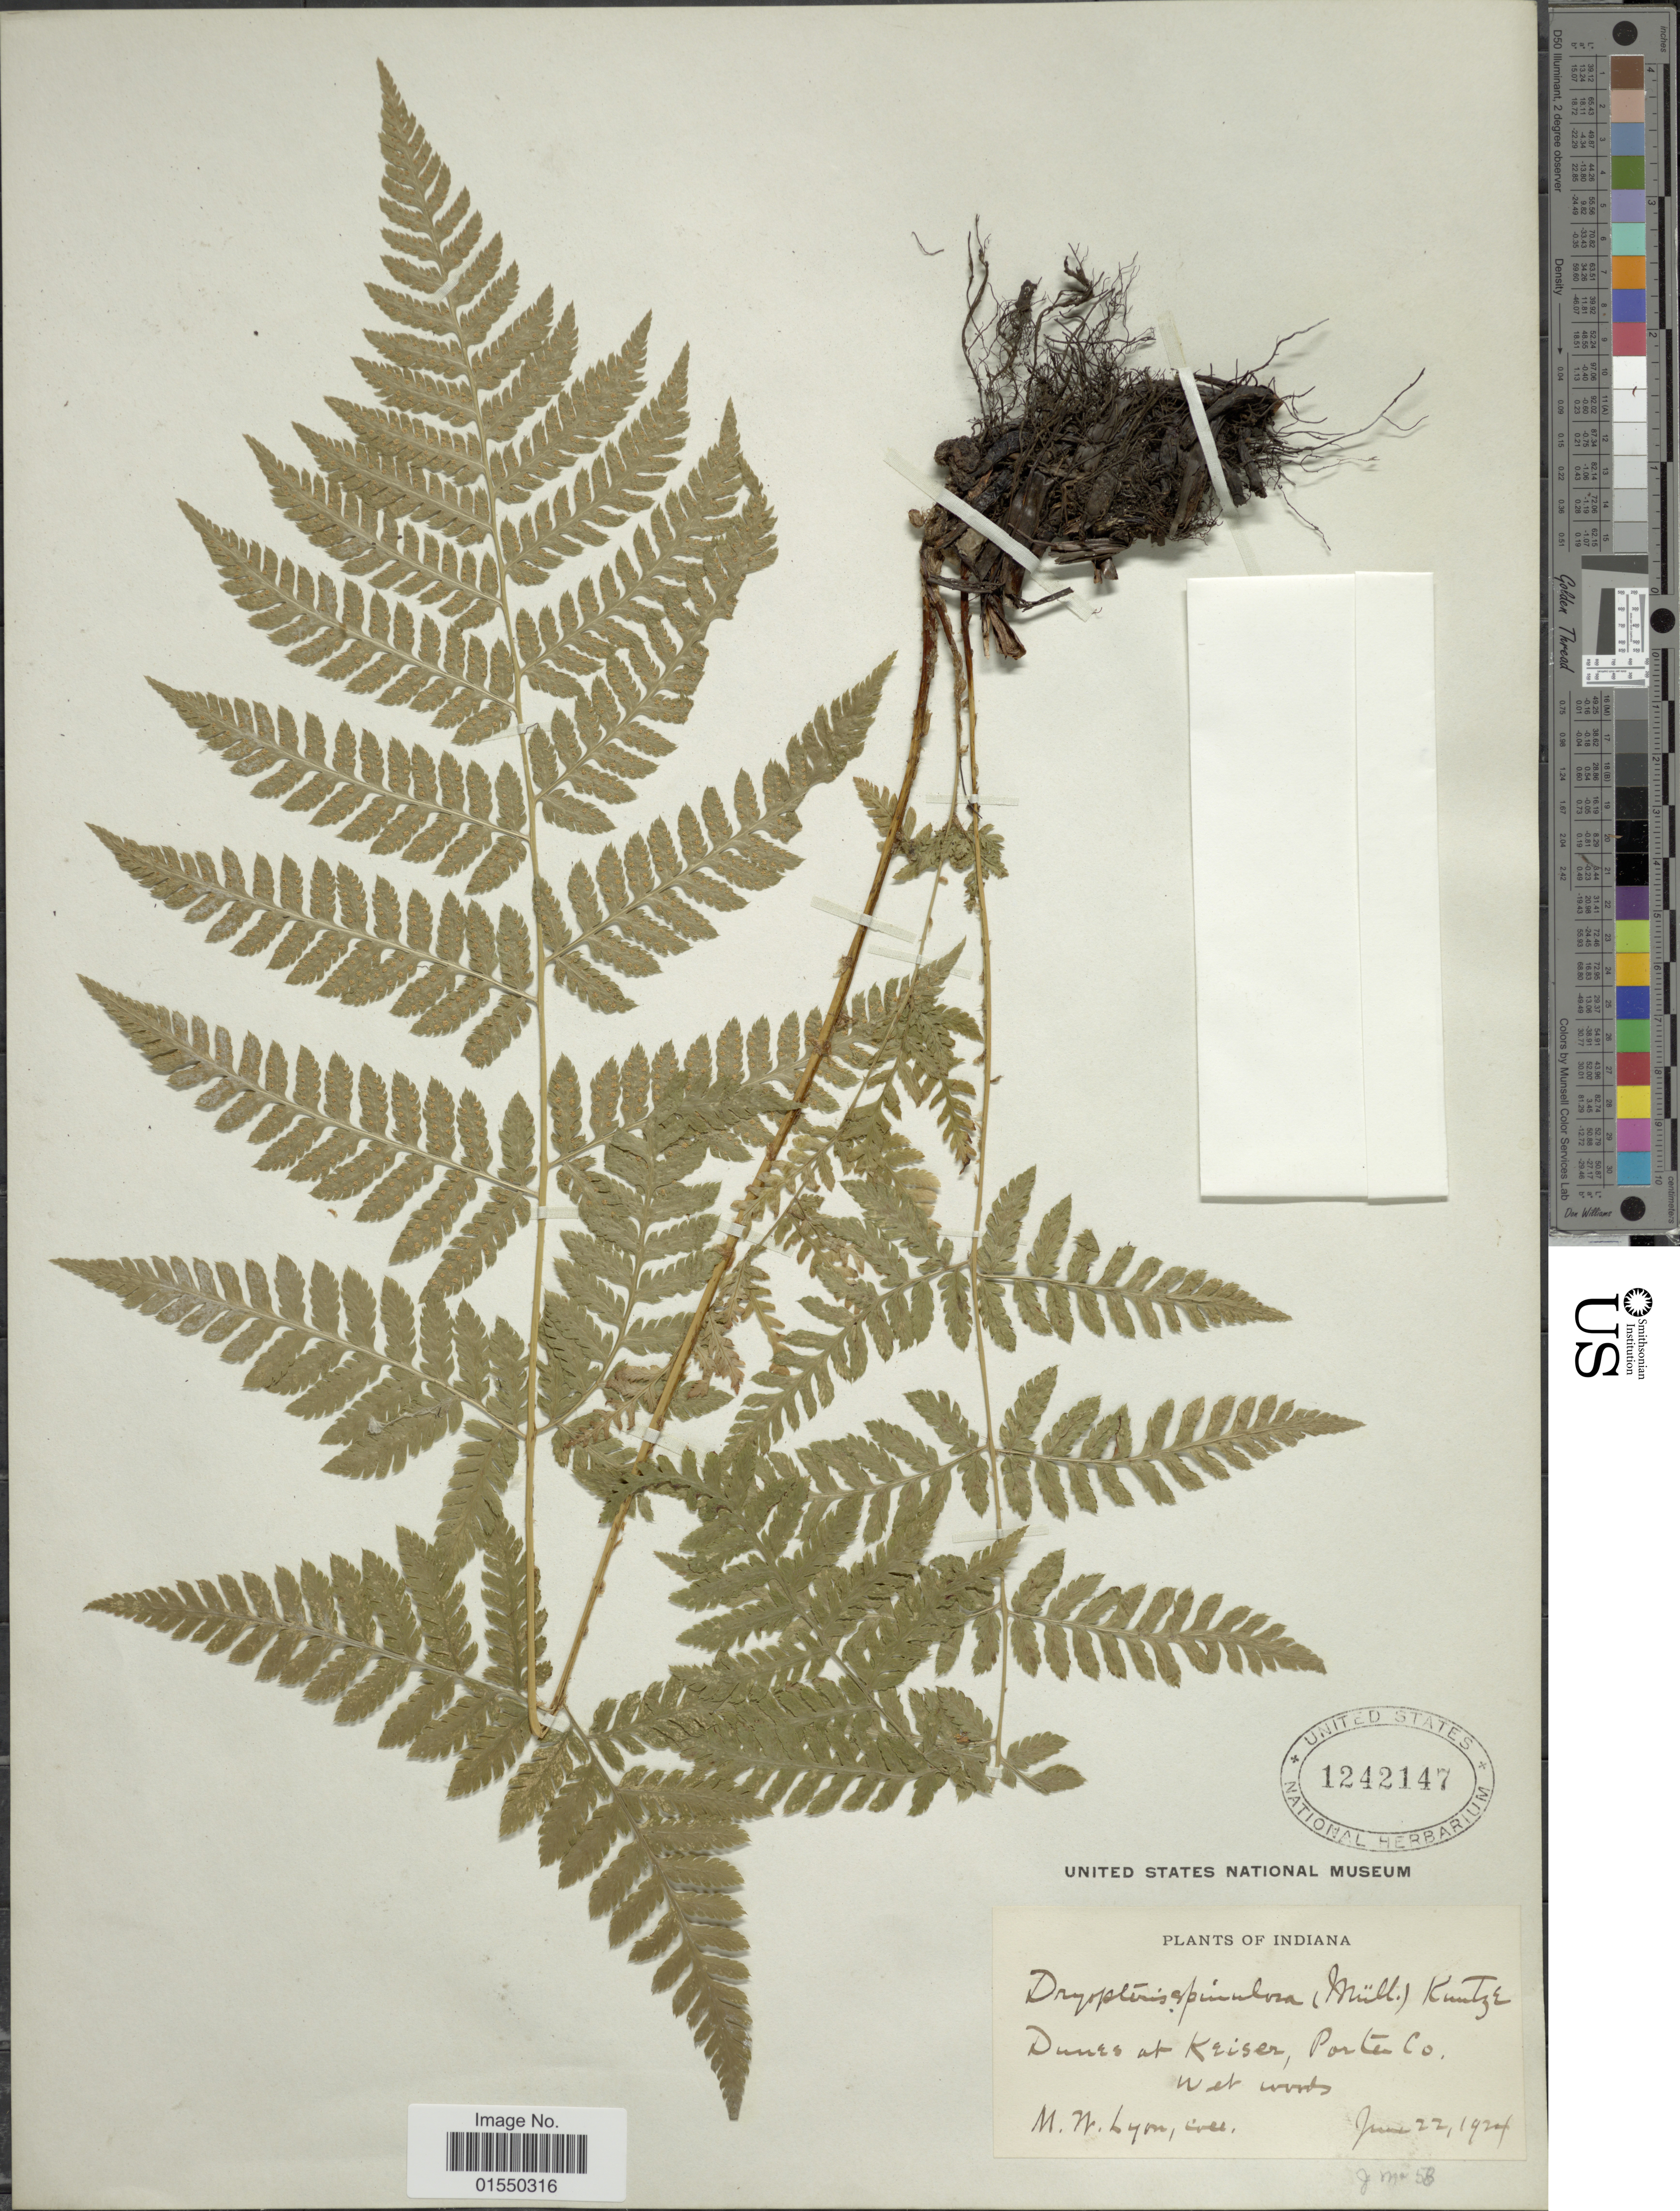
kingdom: Plantae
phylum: Tracheophyta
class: Polypodiopsida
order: Polypodiales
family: Dryopteridaceae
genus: Dryopteris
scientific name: Dryopteris carthusiana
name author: (Villars) H.P. Fuchs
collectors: M. W. Lyon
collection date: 1924-06-22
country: United States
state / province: Indiana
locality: Dunes at Keiser, Porter Co.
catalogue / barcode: US 1242147